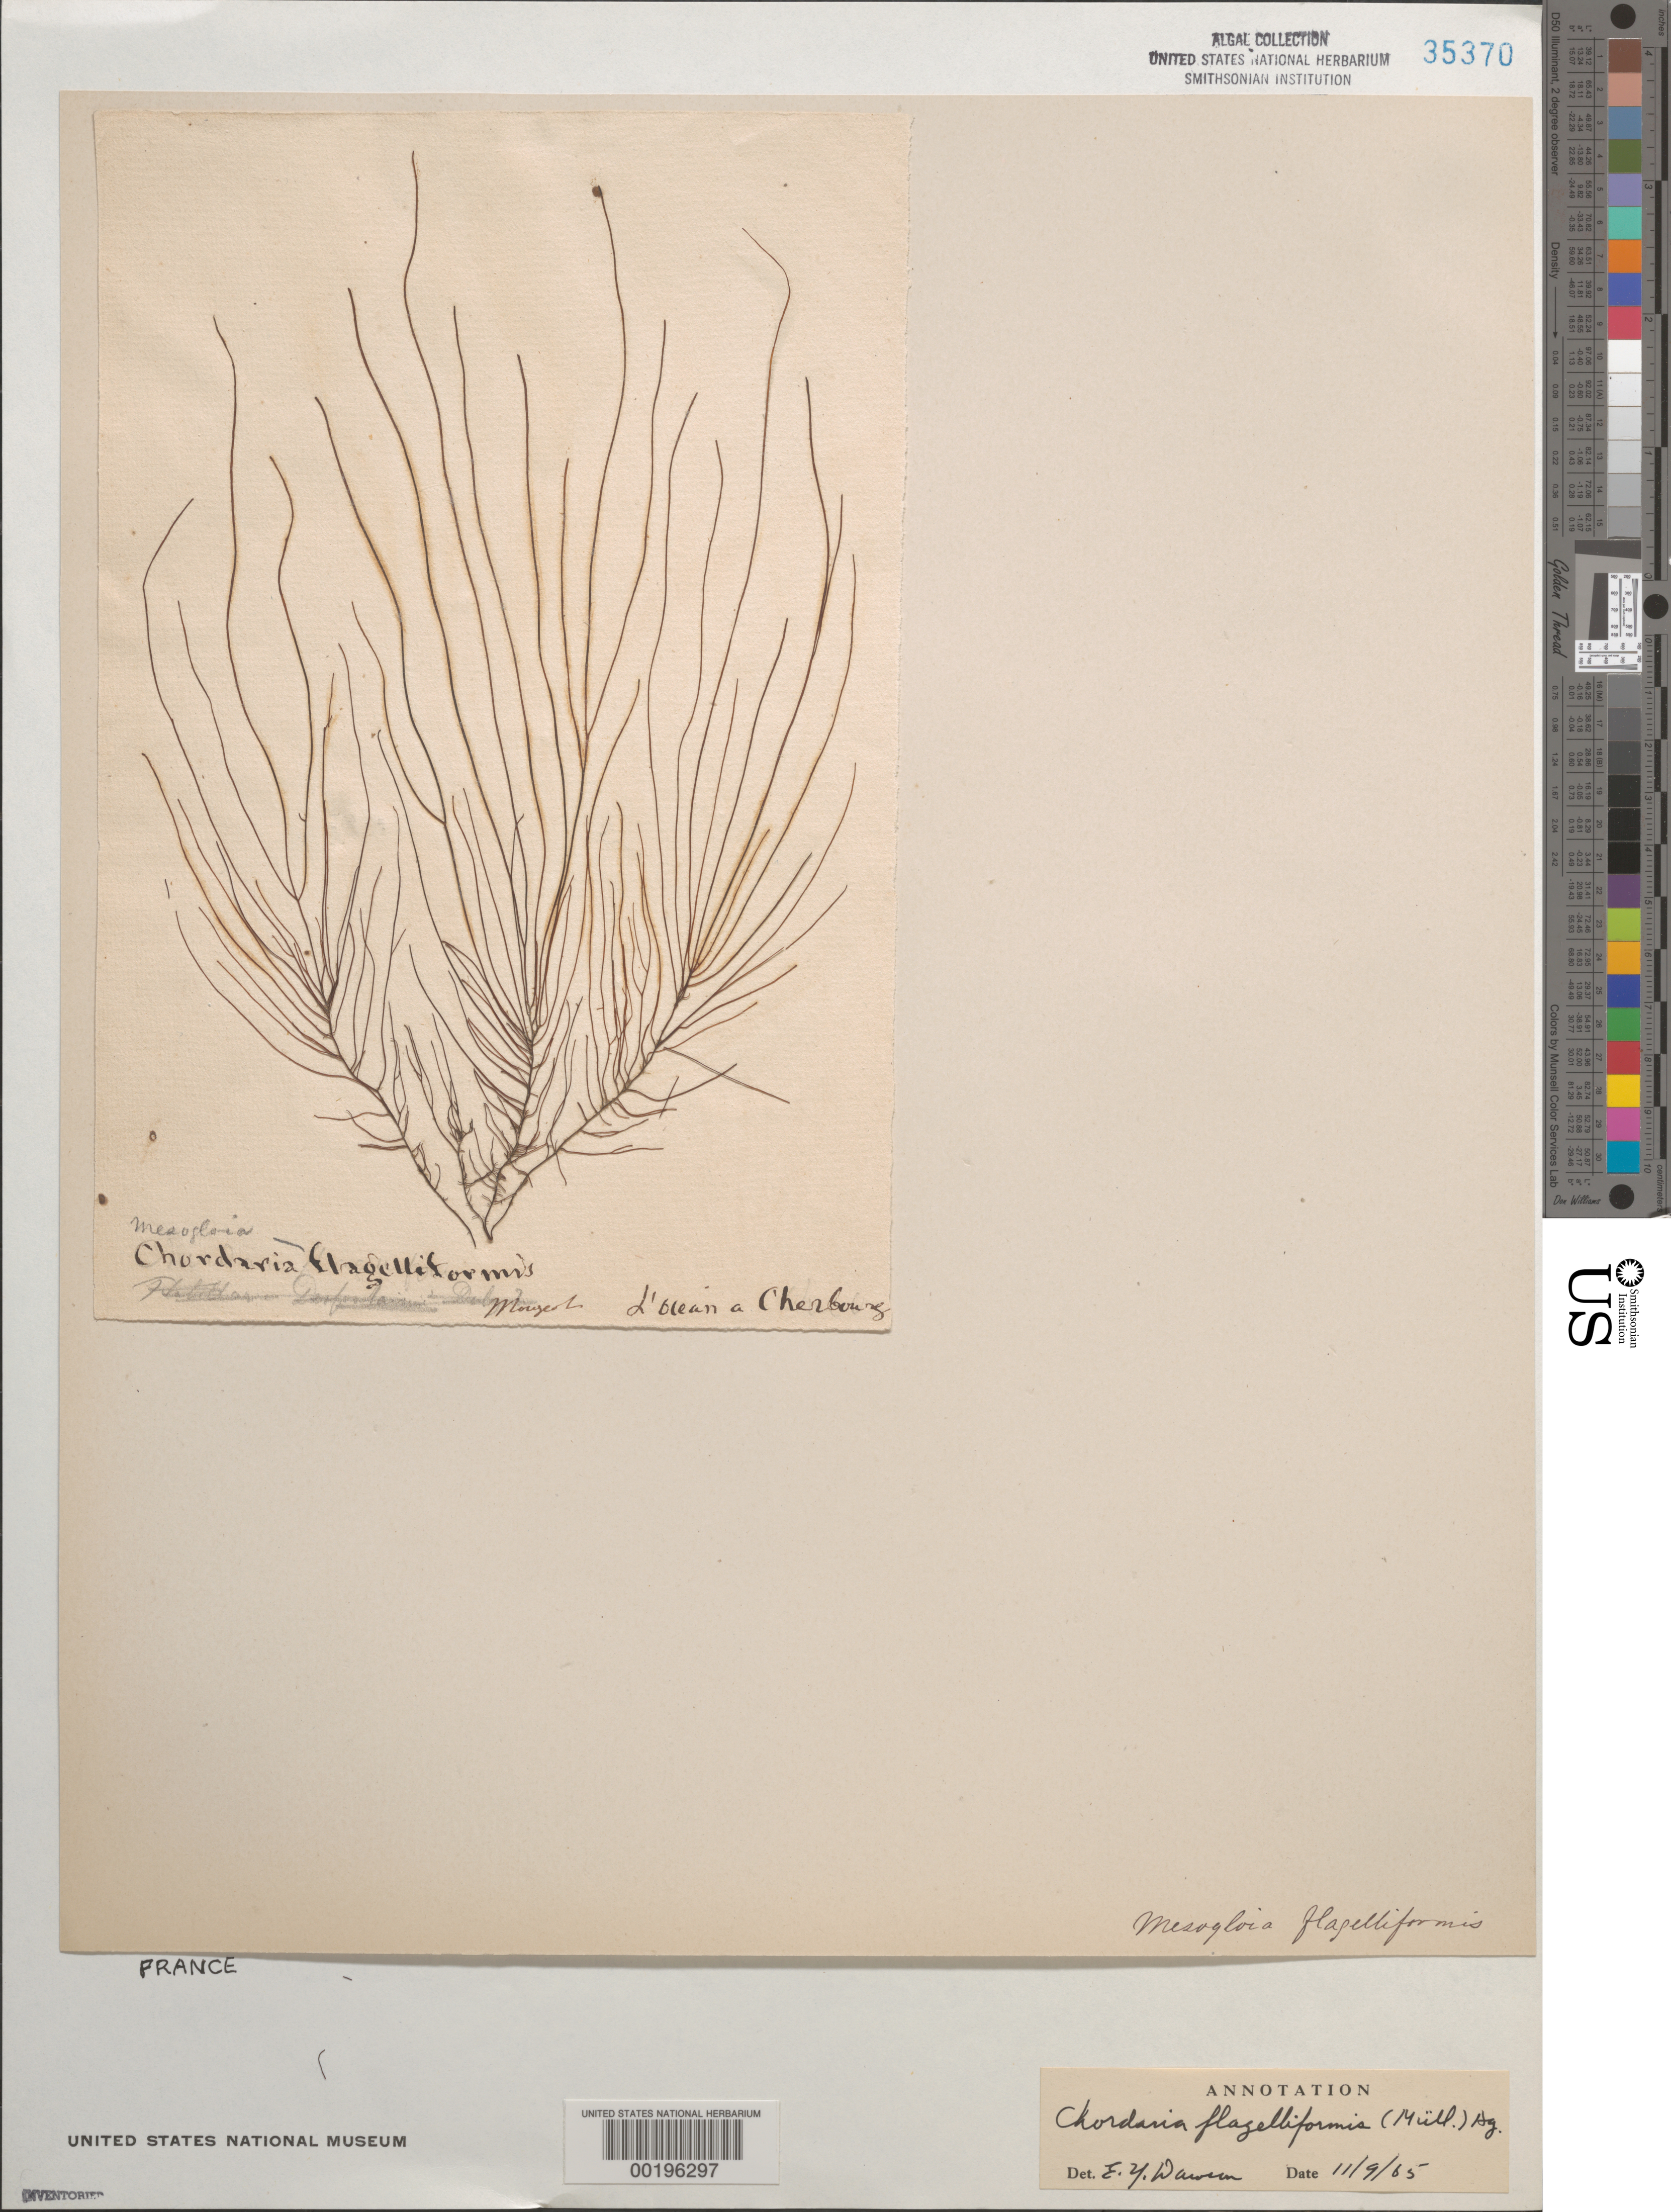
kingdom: Chromista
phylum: Ochrophyta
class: Phaeophyceae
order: Ectocarpales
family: Chordariaceae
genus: Chordaria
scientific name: Chordaria flagelliformis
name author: (Hudson) Grev.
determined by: Dawson, E. Y.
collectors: J. Mougeot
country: France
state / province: Normandie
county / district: Manche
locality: Cherbourg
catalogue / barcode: US 35370